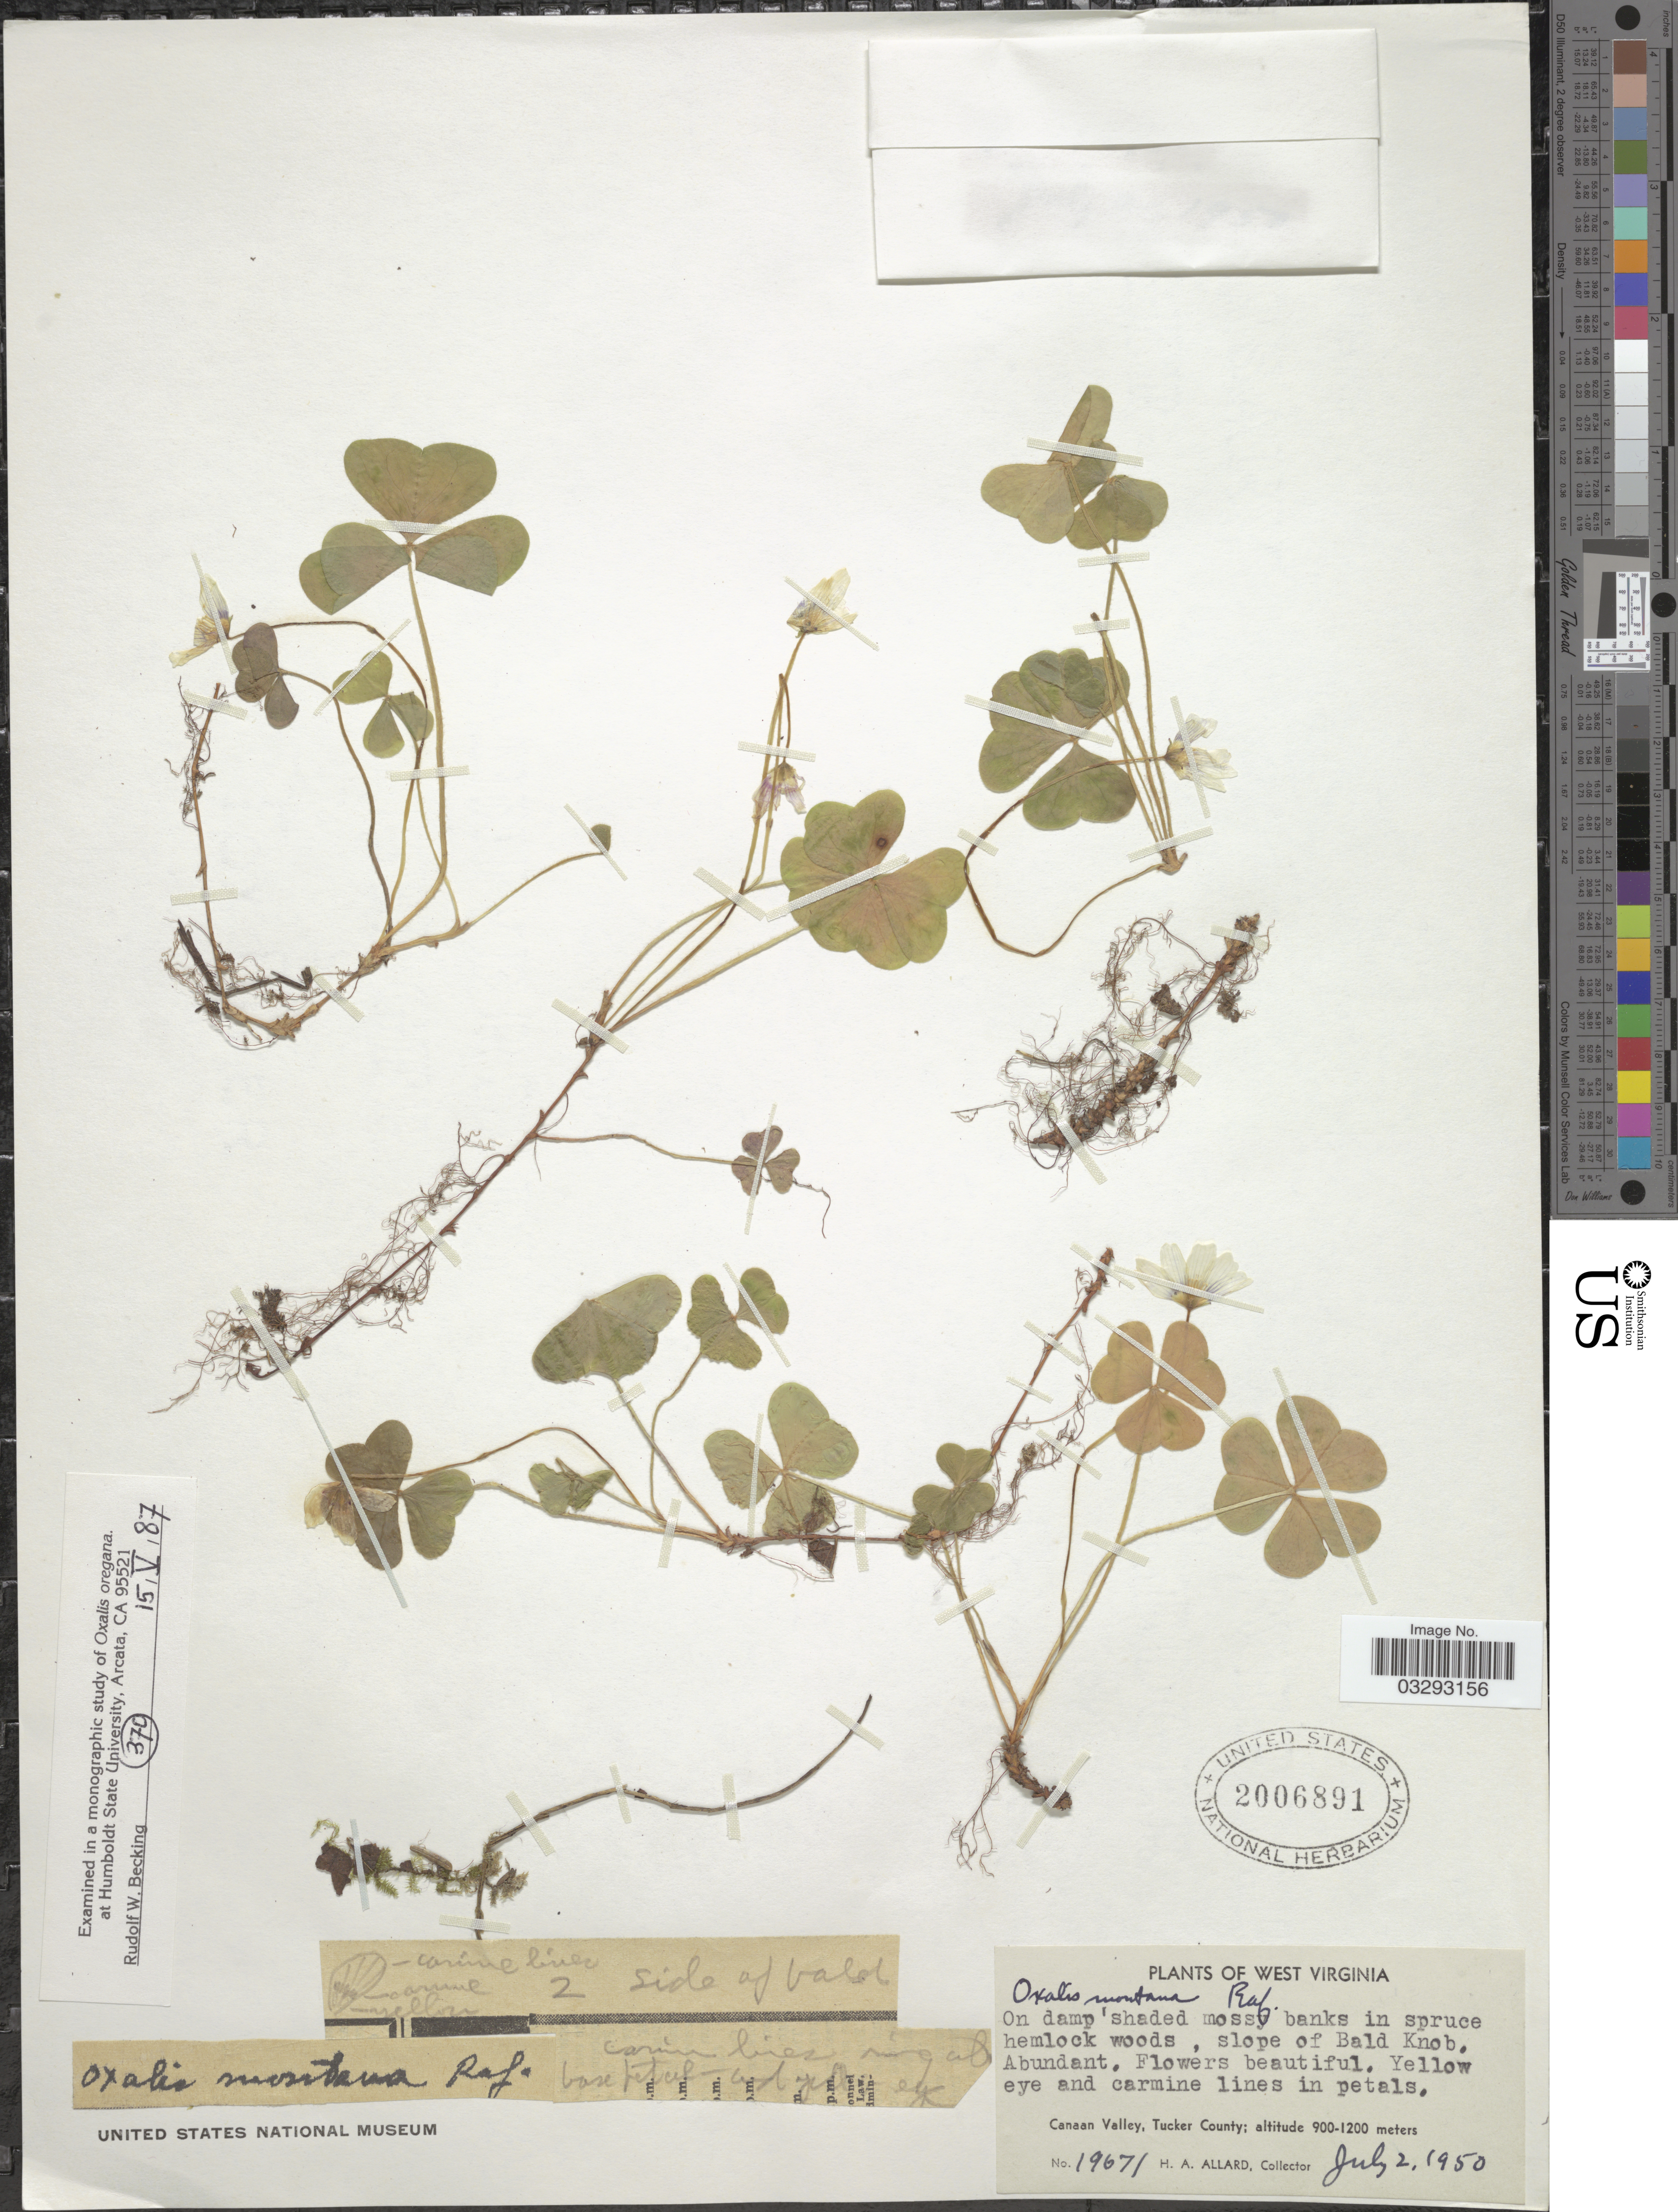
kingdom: Plantae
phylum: Tracheophyta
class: Magnoliopsida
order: Oxalidales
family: Oxalidaceae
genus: Oxalis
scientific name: Oxalis acetosella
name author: L.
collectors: H. A. Allard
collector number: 19671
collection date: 1950-07-02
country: United States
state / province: West Virginia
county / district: Tucker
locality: Slope of Bald Knob. Canaan Valley, Tucker County.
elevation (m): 900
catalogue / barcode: US 2006891